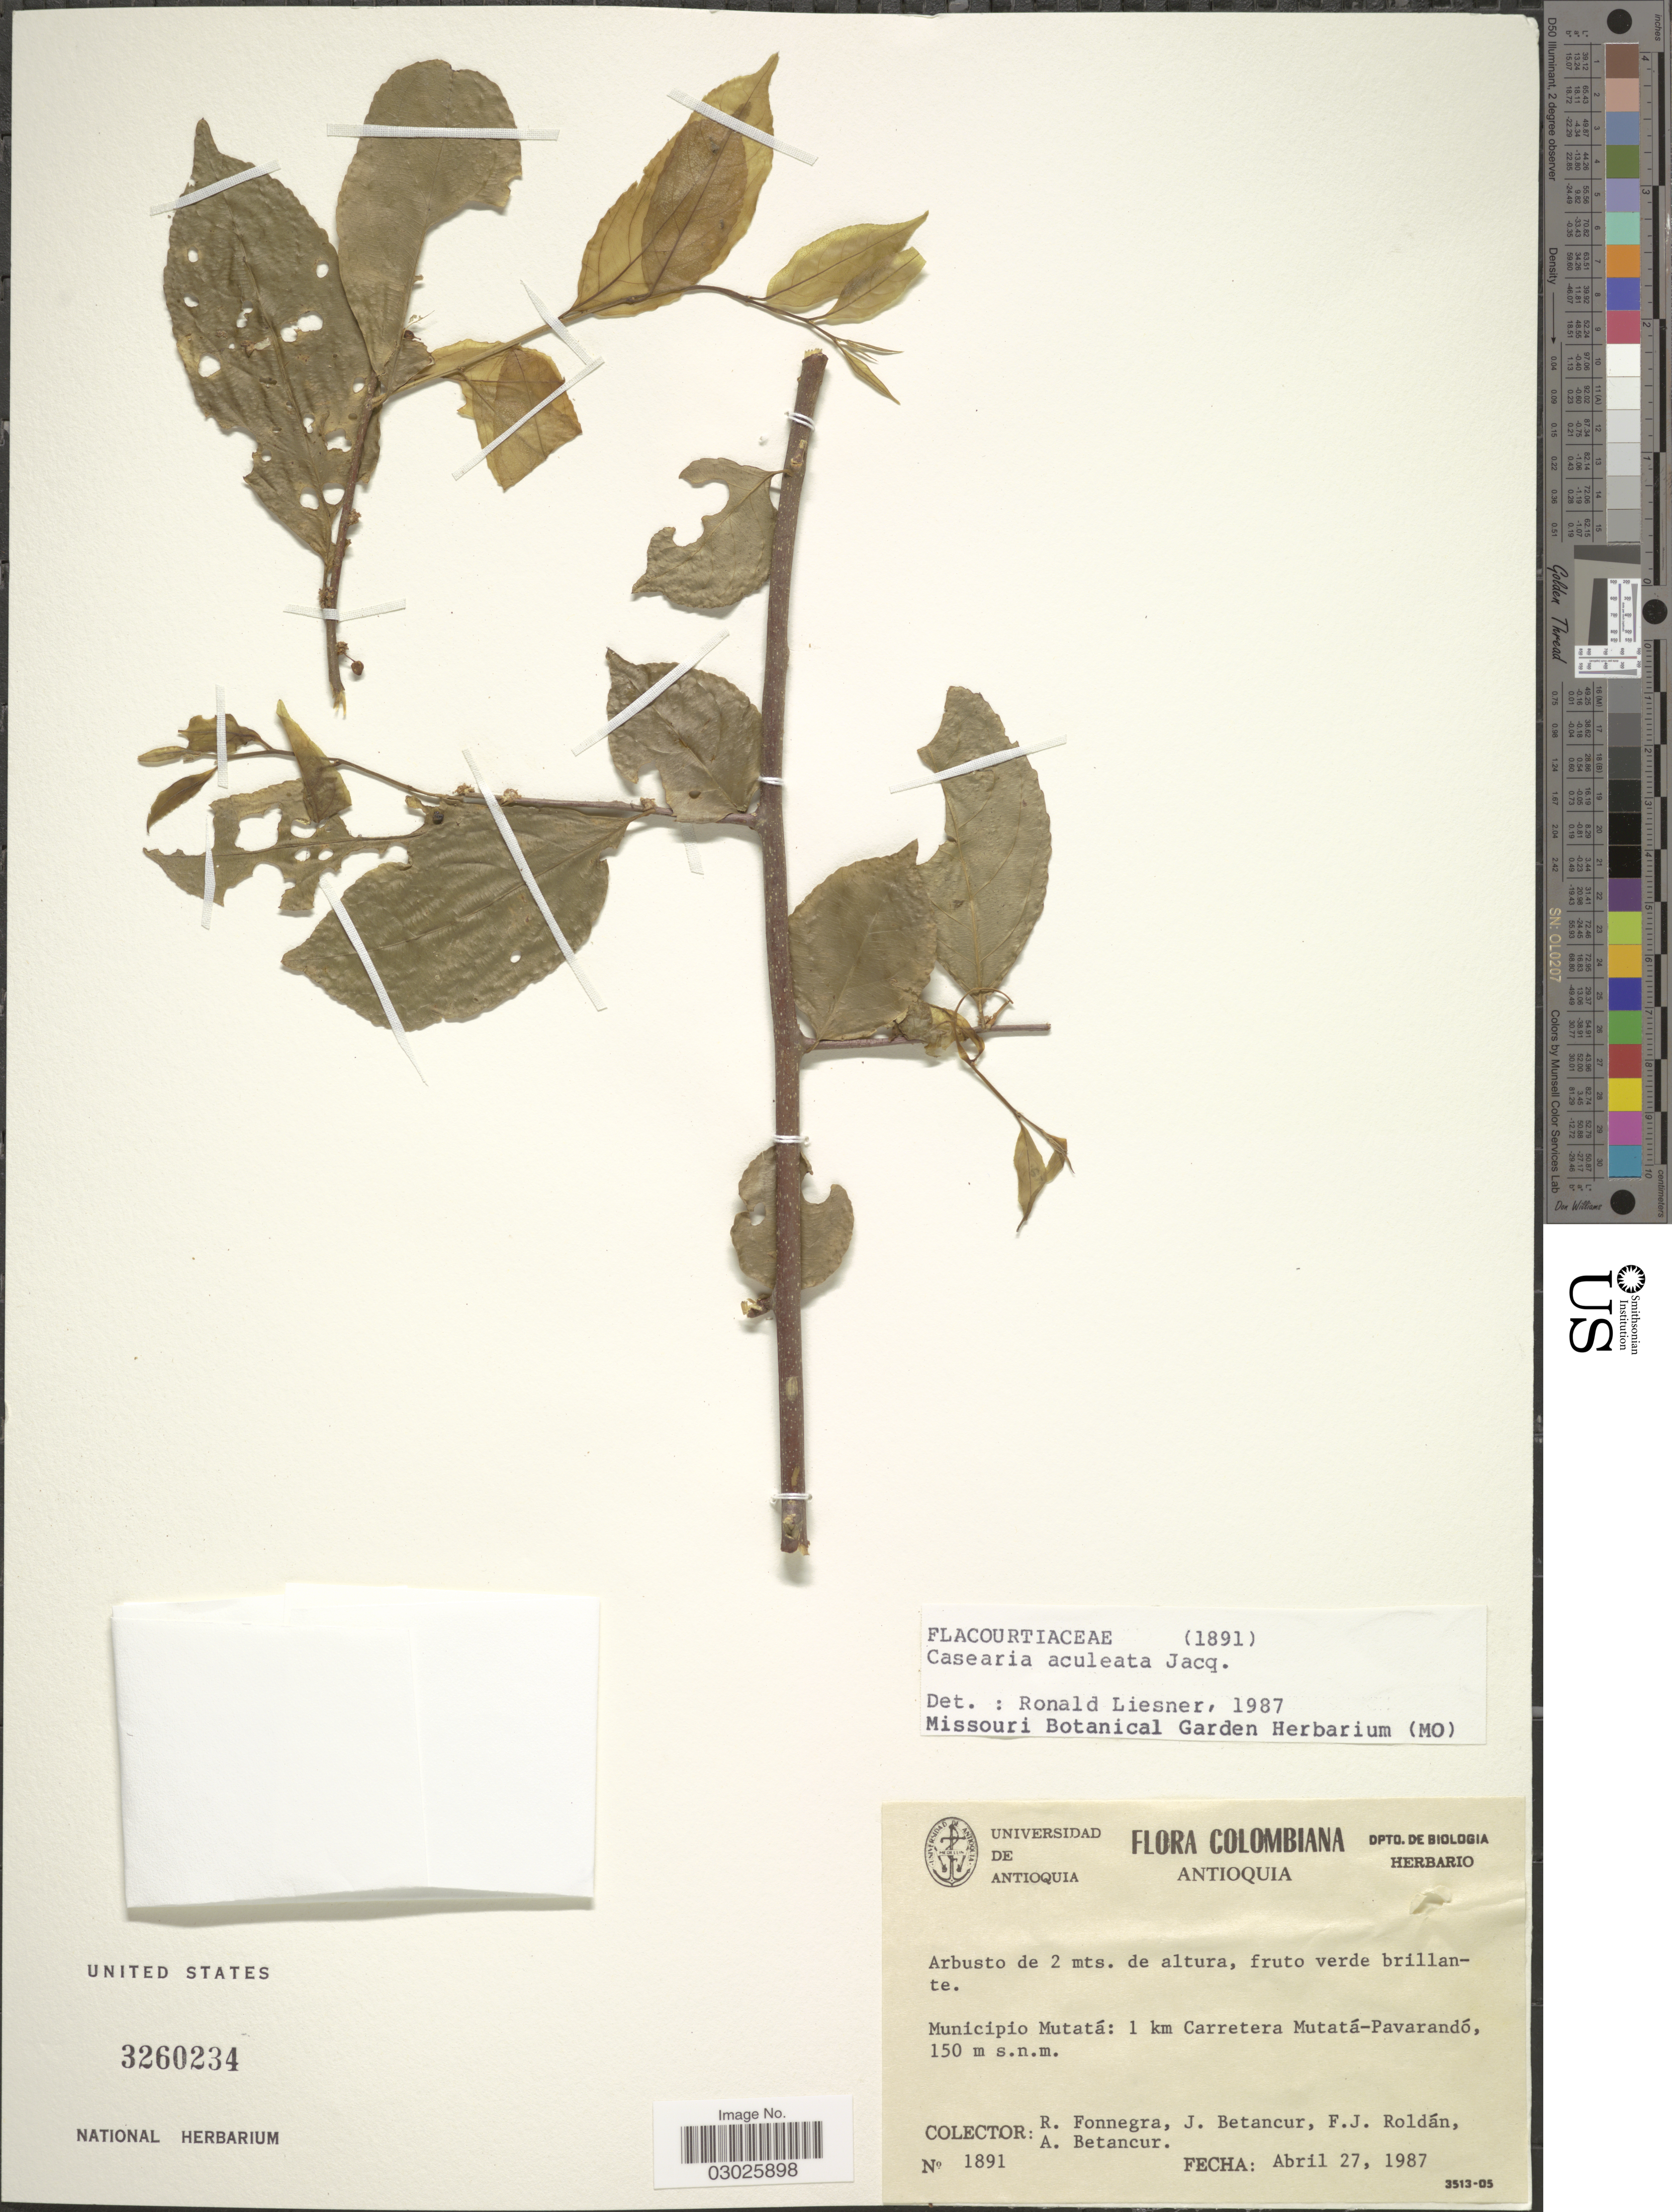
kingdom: Plantae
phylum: Tracheophyta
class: Magnoliopsida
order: Malpighiales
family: Salicaceae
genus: Casearia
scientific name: Casearia aculeata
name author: Jacq.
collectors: R. Fonnegra G., J. Betancur, F. J. Roldán & A. Betancur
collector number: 1891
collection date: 1987-04-27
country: Colombia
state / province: Antioquia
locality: Municipio Mutatá: 1 km Carretera Mutatá-Pavarandó.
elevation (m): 150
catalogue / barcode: US 3260234